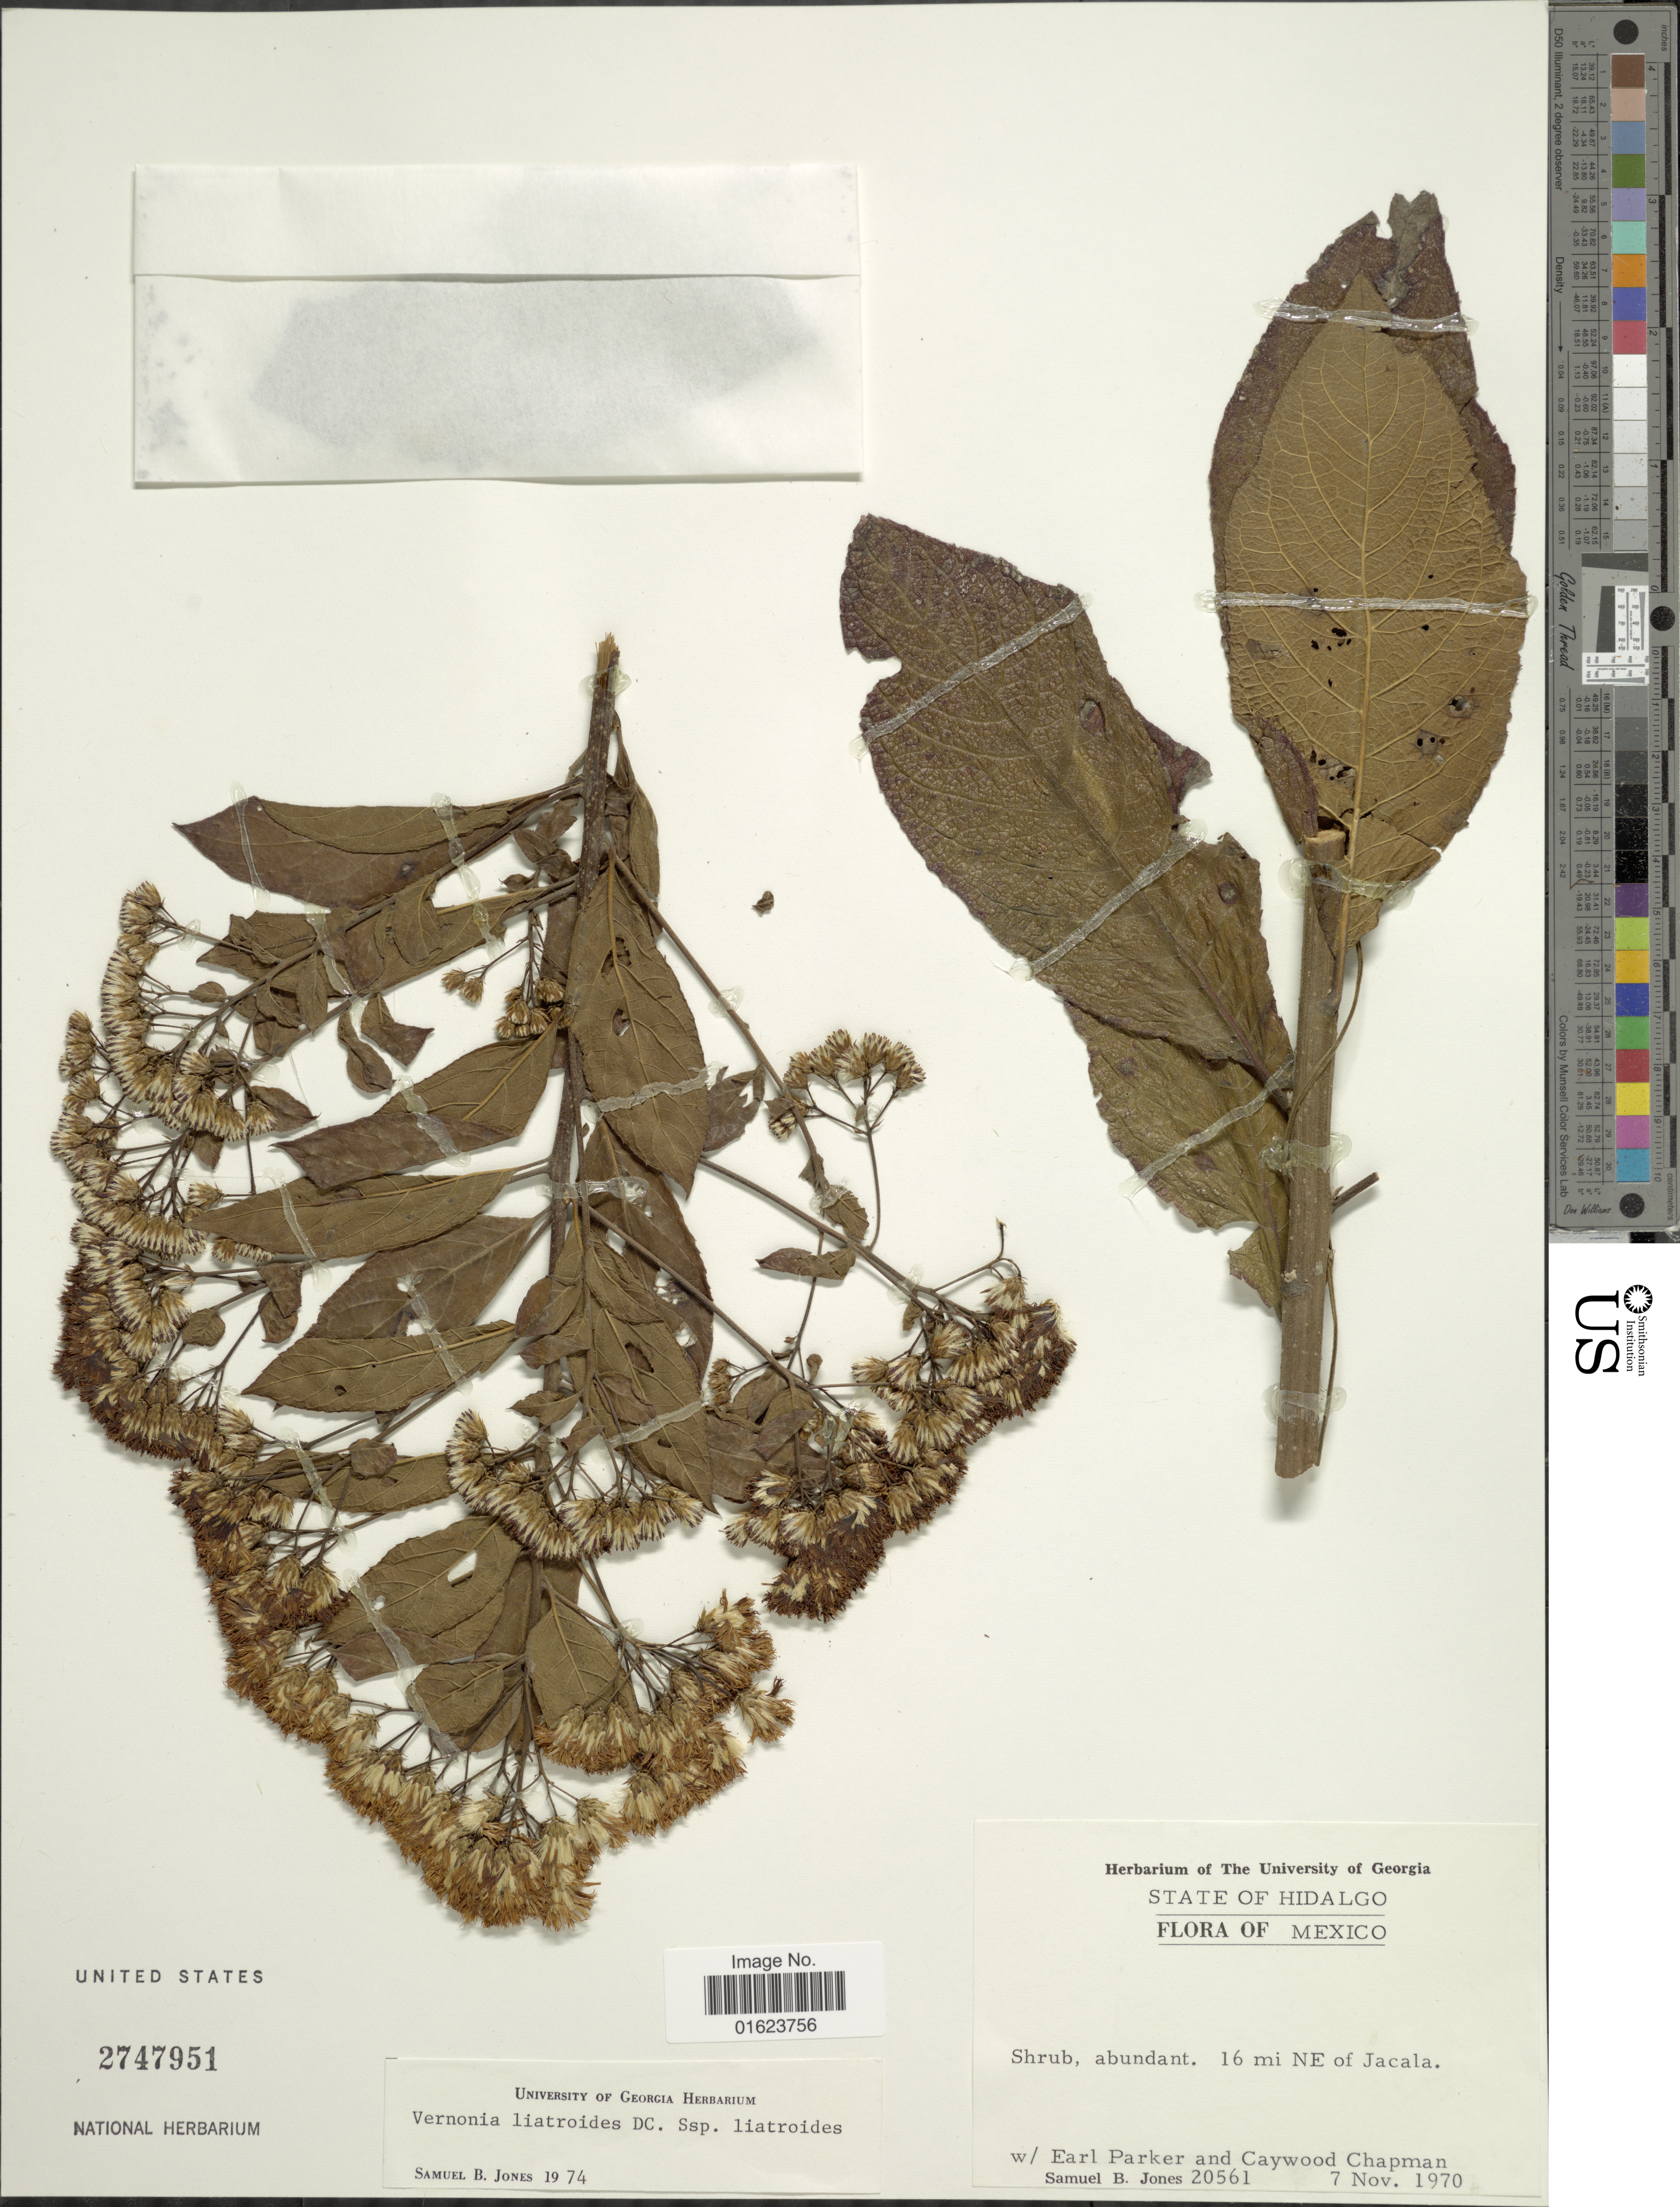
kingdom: Plantae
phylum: Tracheophyta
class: Magnoliopsida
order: Asterales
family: Asteraceae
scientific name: Vickianthus liatroides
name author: (DC.) H. Rob.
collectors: S. B. Jones, E. Parker & C. Chapman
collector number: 20561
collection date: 1970-11-07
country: Mexico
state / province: Hidalgo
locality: State of Hidalgo, Mexico. 16 mi NE of Jacala.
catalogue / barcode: US 2747951